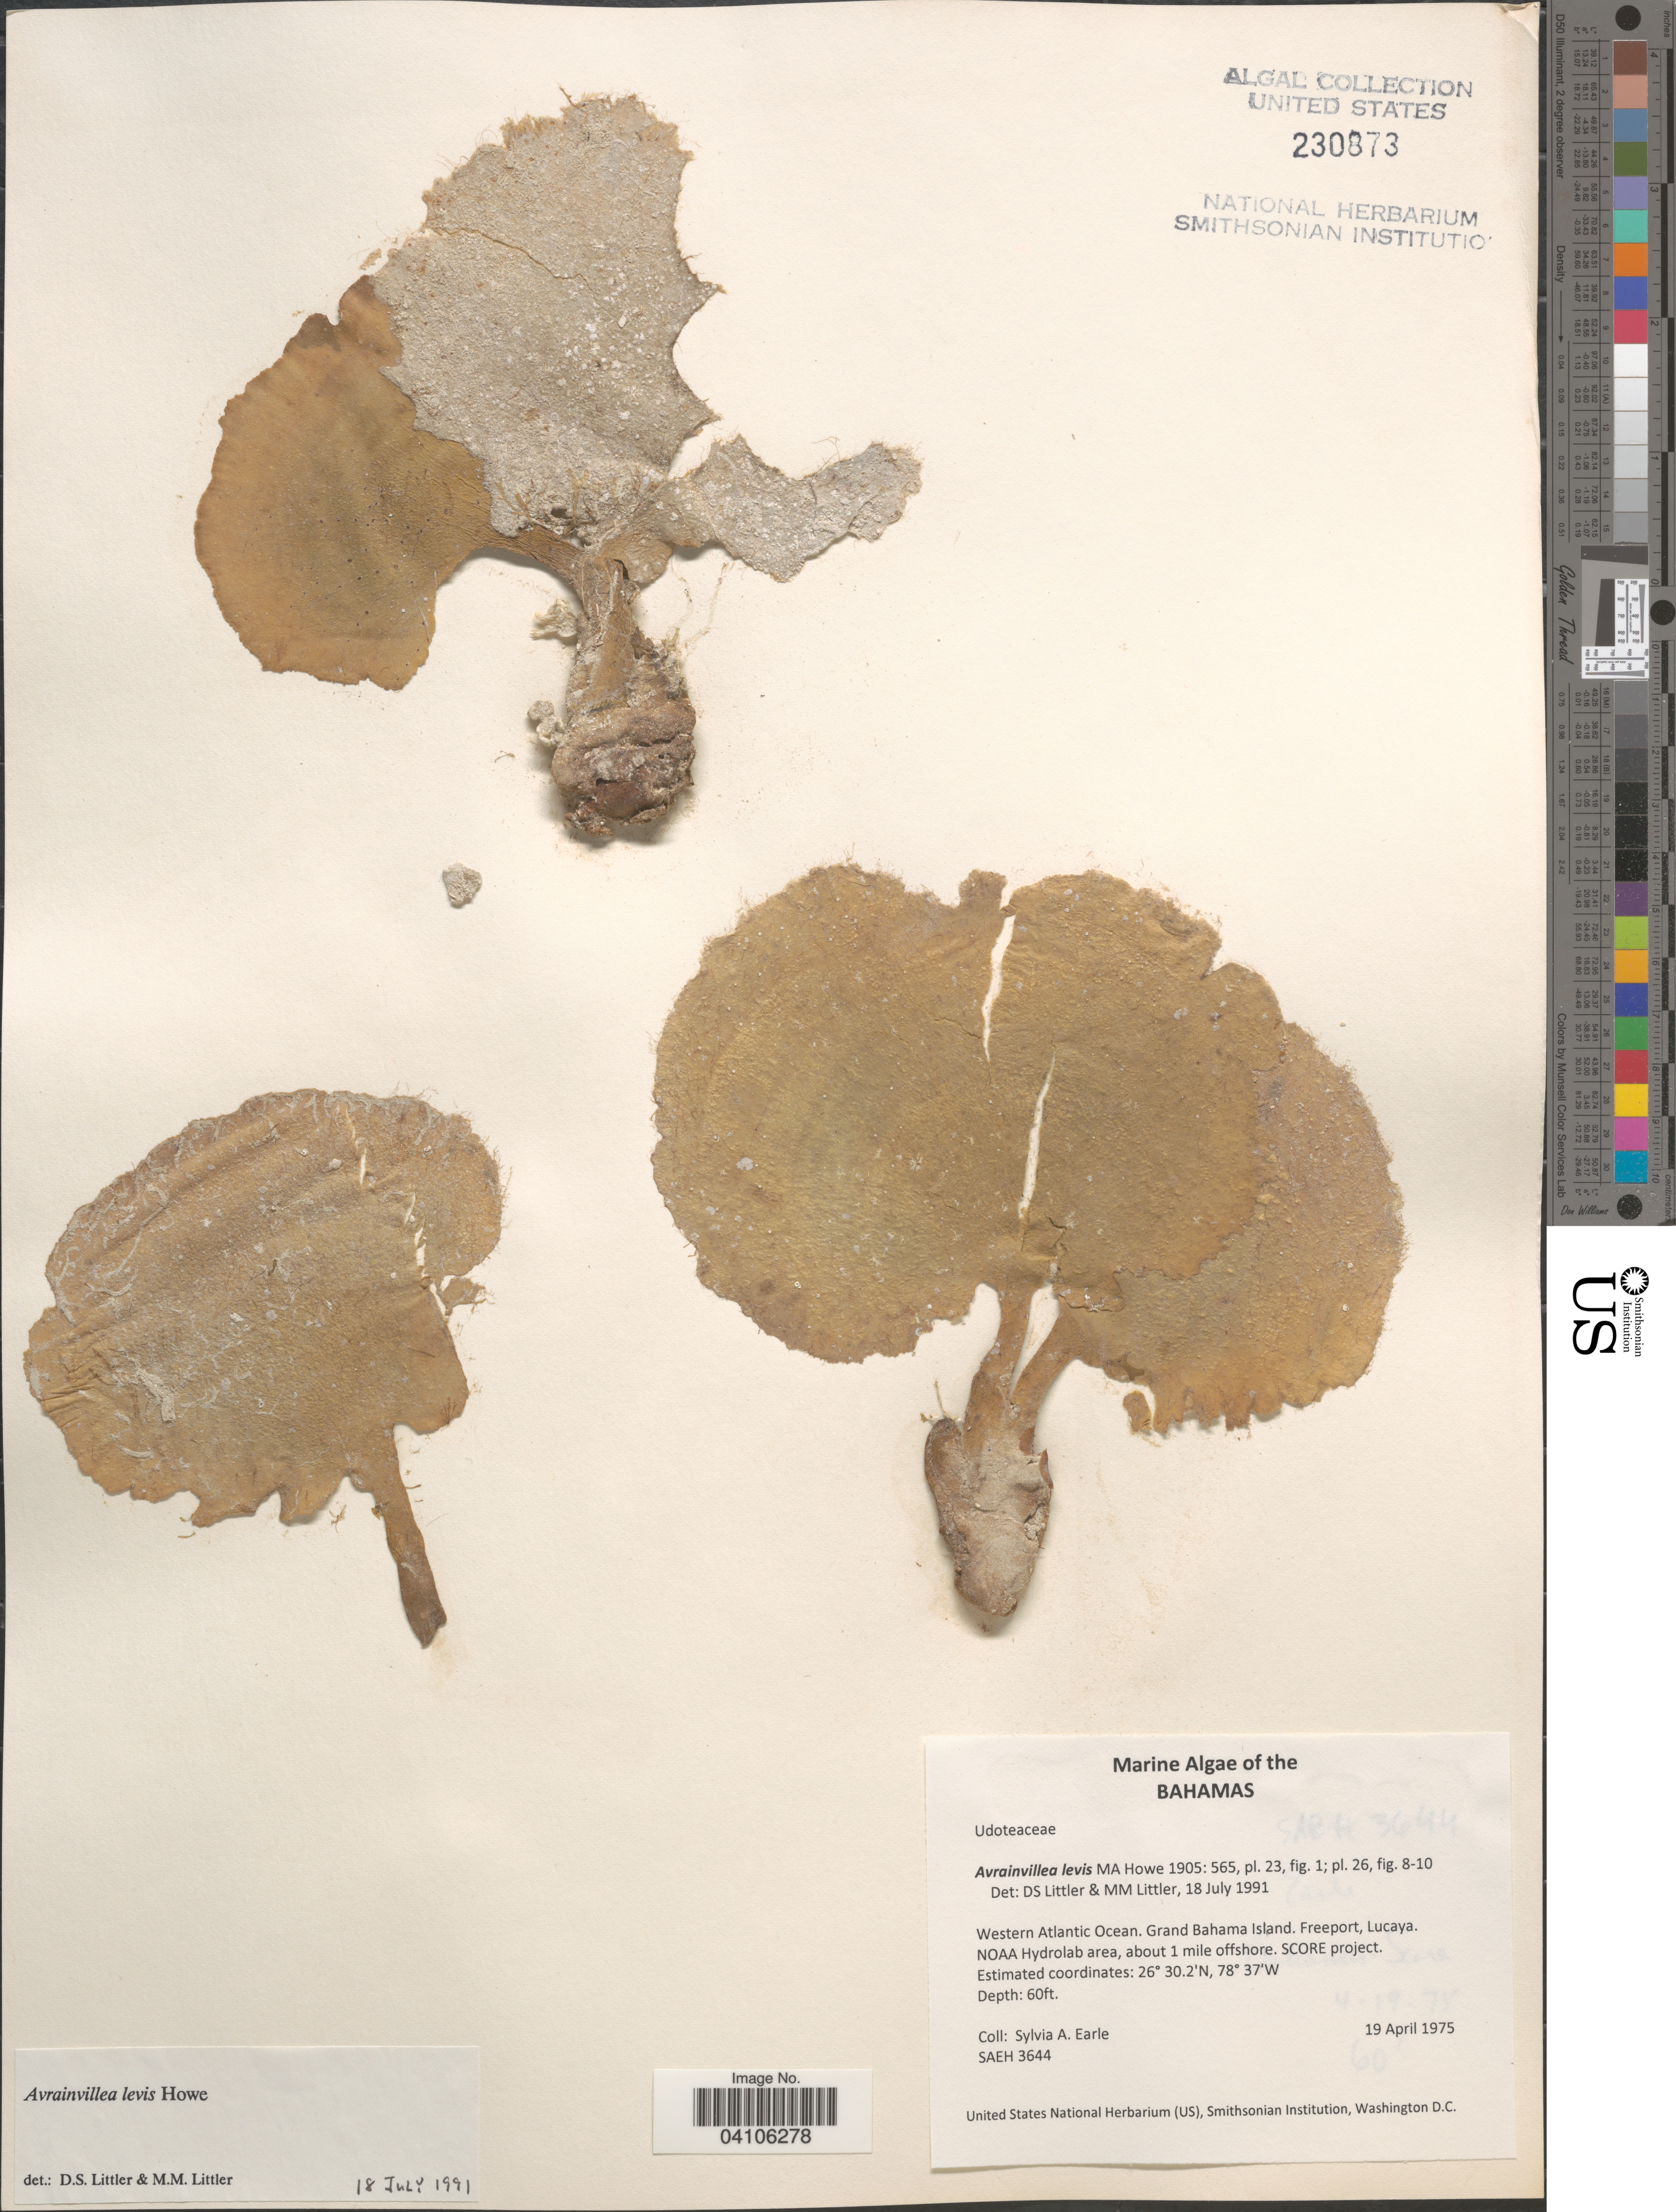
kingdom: Plantae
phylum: Chlorophyta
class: Ulvophyceae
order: Bryopsidales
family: Dichotomosiphonaceae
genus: Avrainvillea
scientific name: Avrainvillea levis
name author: M. Howe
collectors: S. A. Earle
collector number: SAEH3644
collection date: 1975-04-19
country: Bahamas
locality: Western Atlantic Ocean. Grand Bahama Island. Freeport, Lucaya. NOAA Hydrolab area, about 1 mile offshore. SCORE project.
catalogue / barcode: US 230873